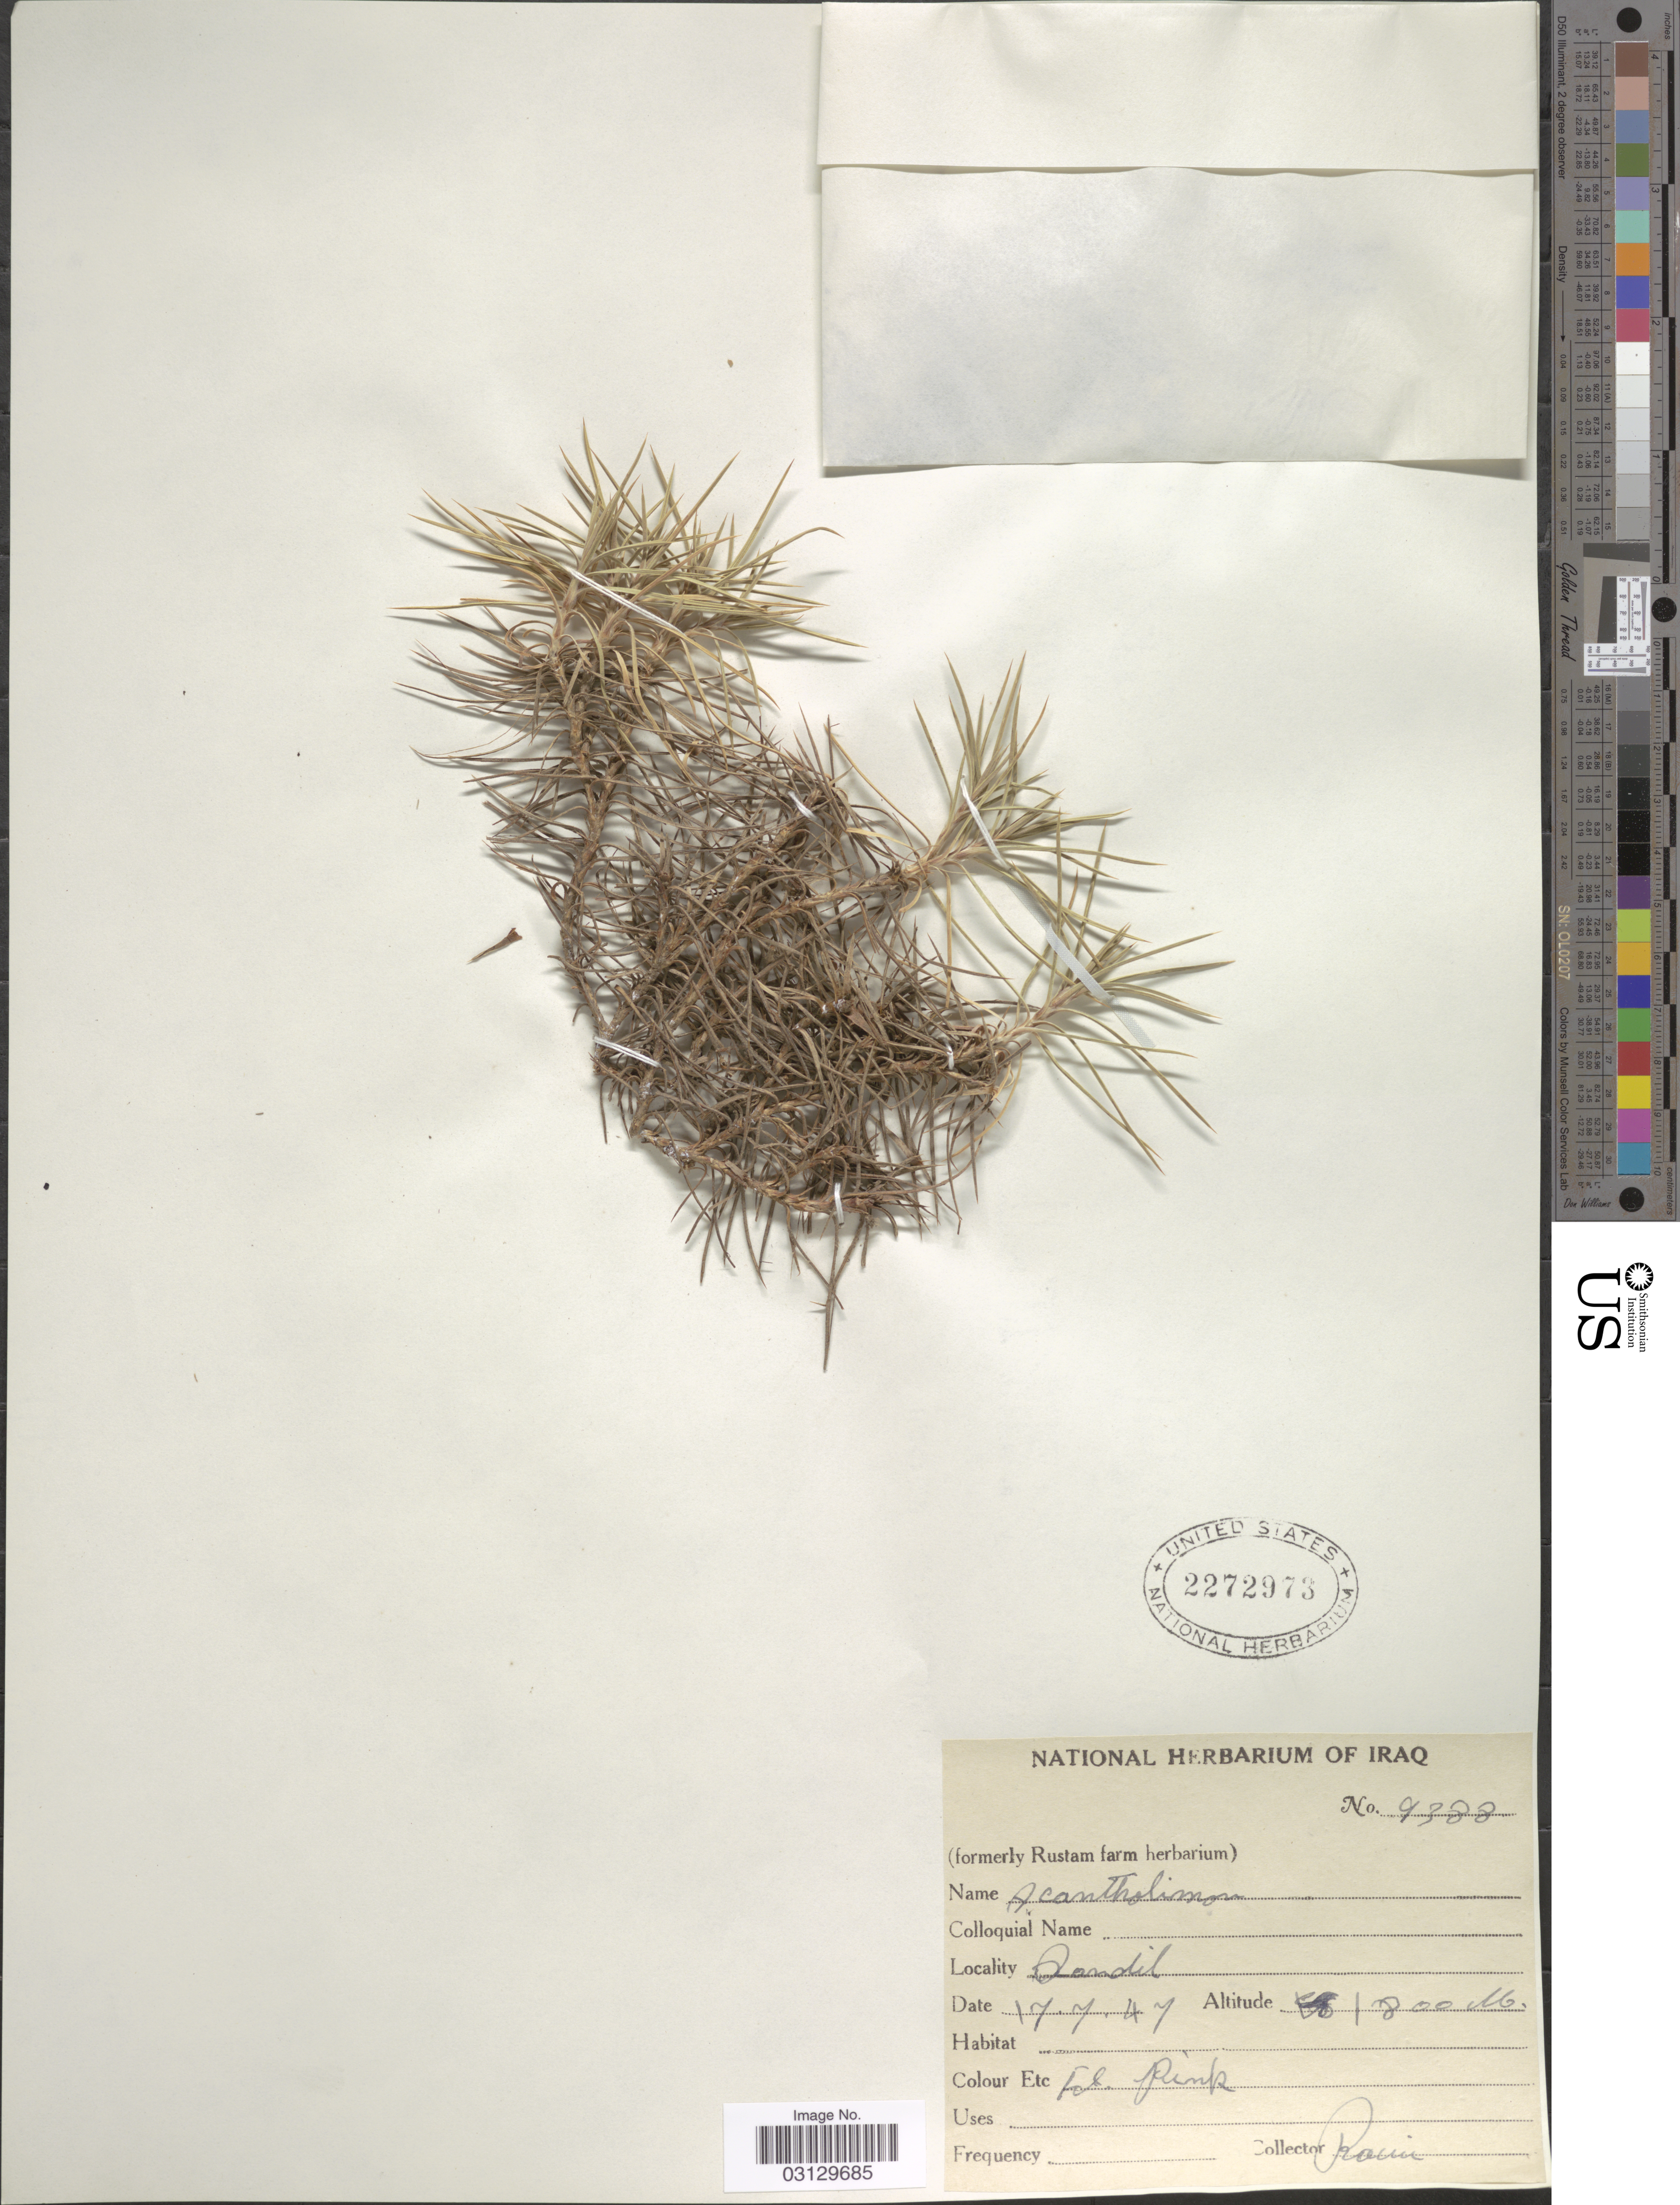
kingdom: Plantae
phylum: Tracheophyta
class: Magnoliopsida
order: Caryophyllales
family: Plumbaginaceae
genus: Acantholimon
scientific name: Acantholimon sp.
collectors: -. Rawi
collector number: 9388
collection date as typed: Transcribed d/m/y: 17/7/47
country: Iraq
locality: Qandil.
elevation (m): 1800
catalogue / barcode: US 2272973